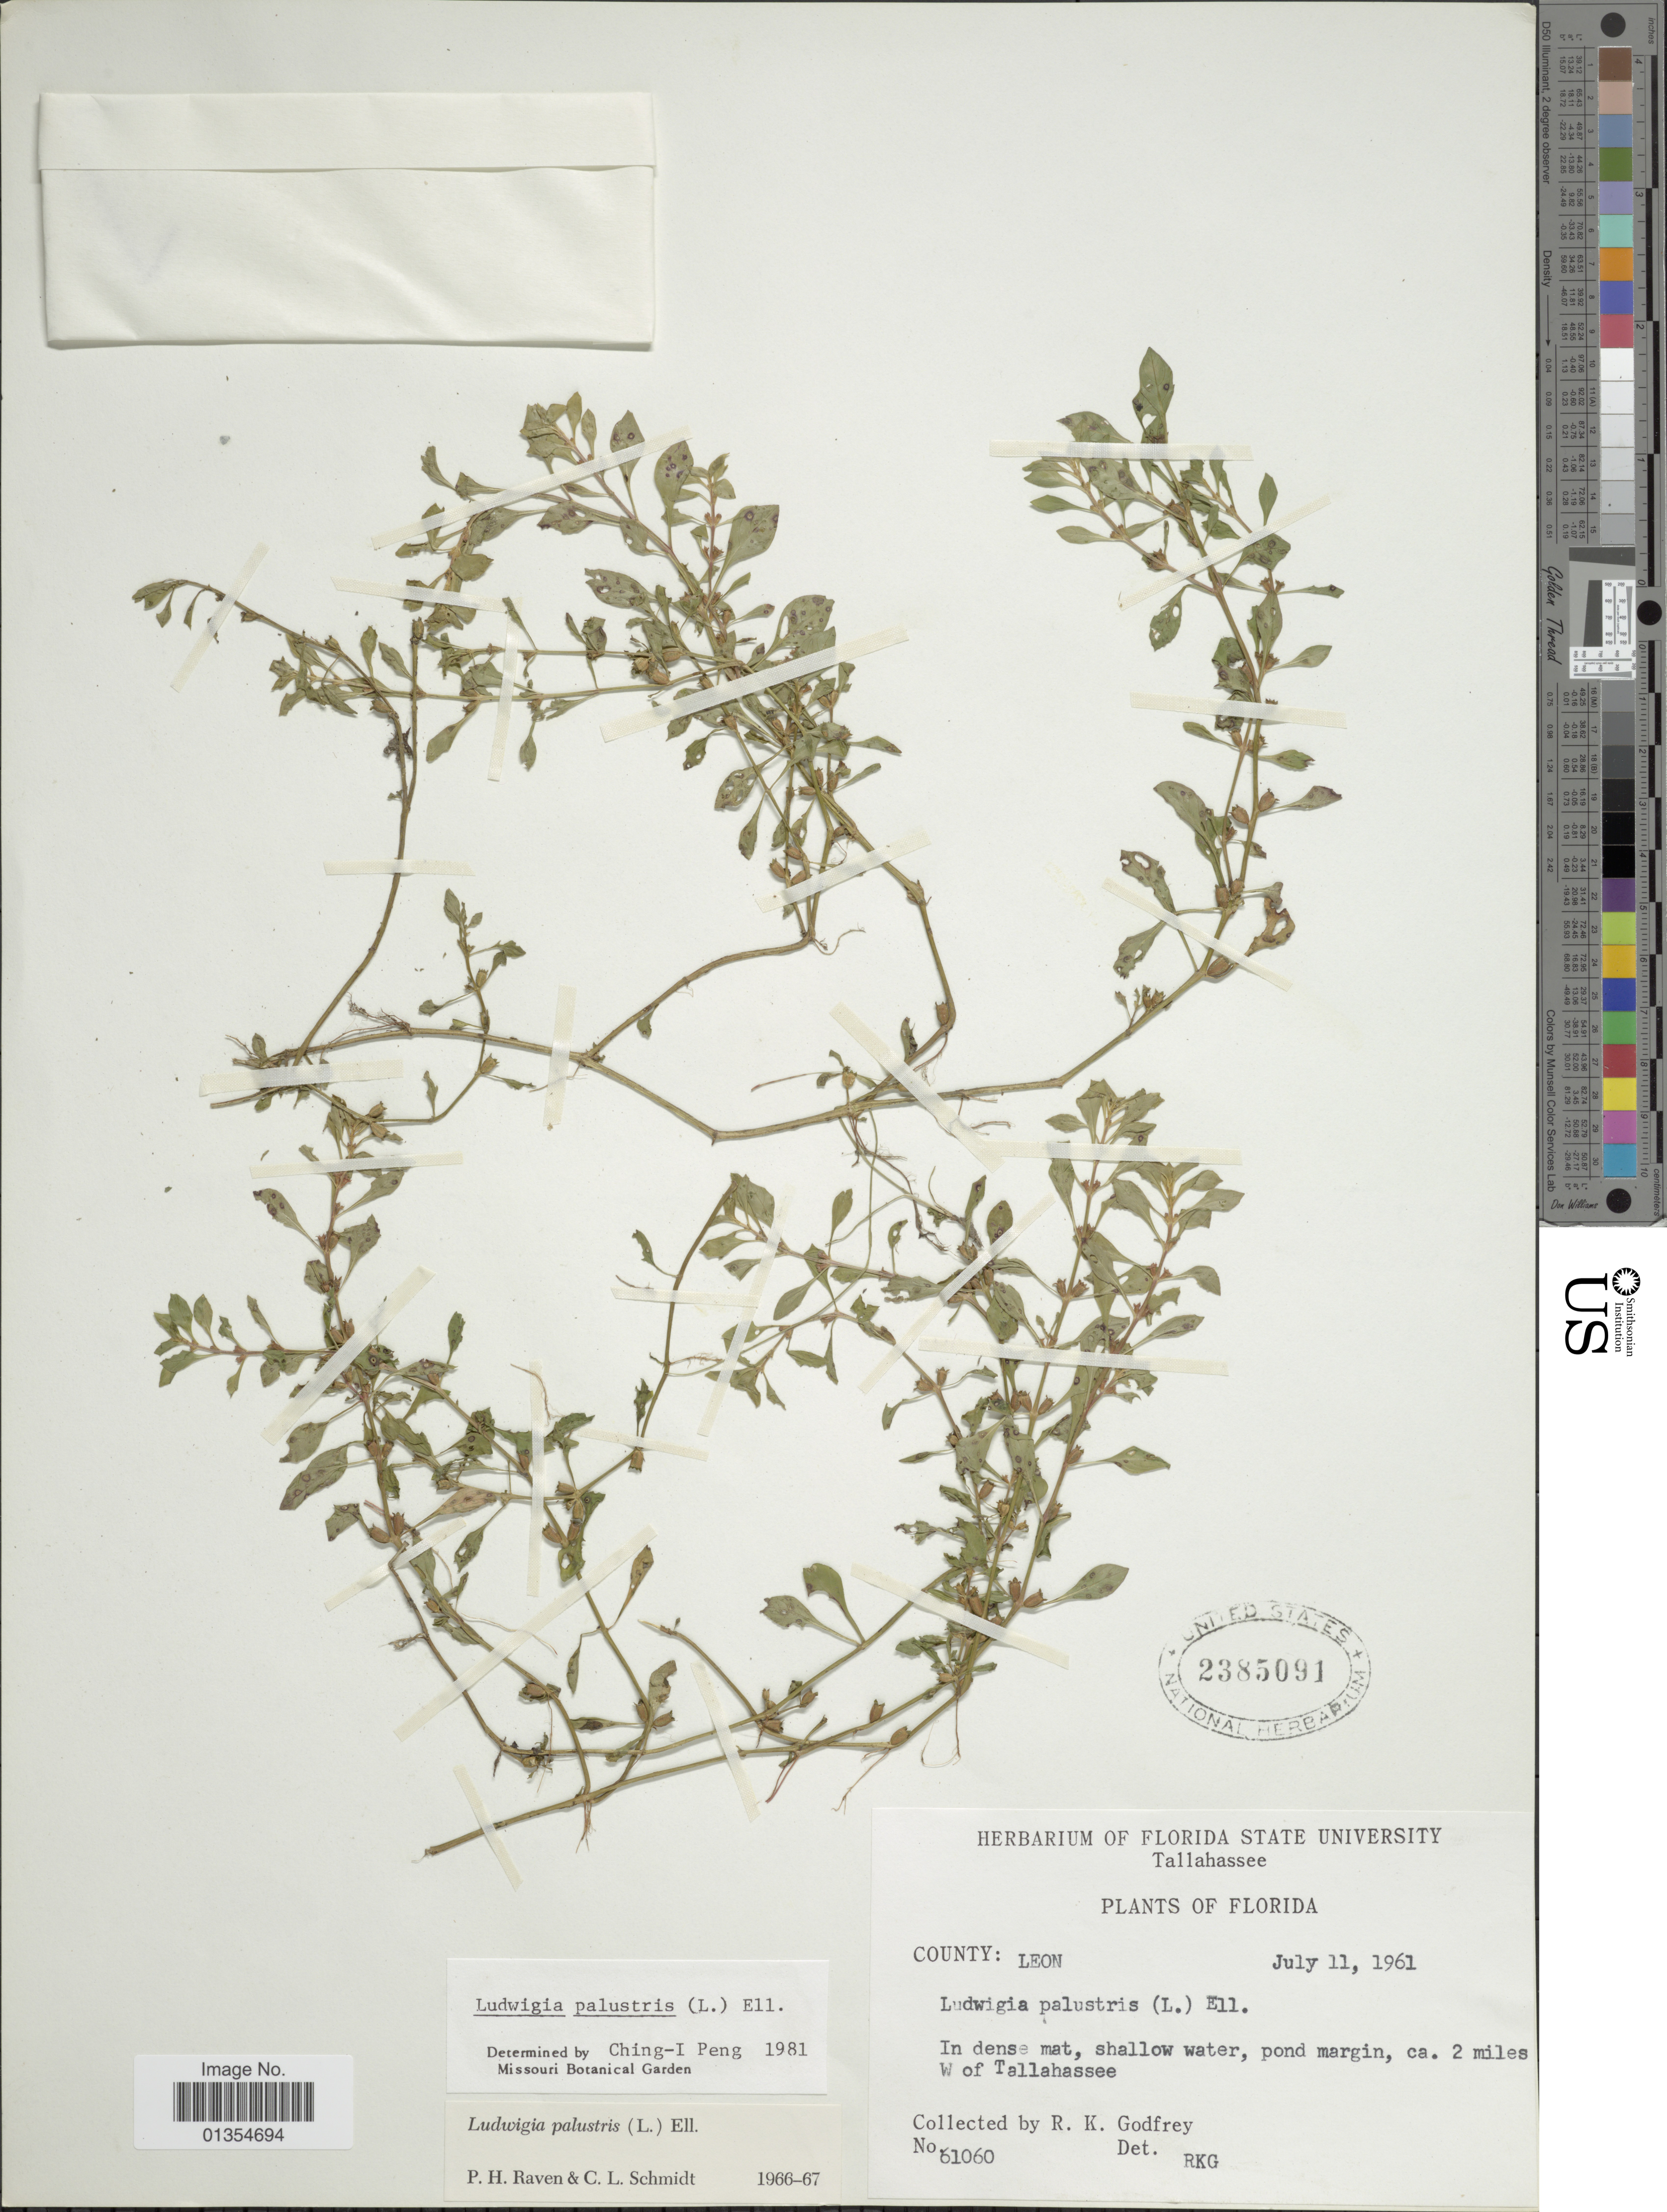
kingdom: Plantae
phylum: Tracheophyta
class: Magnoliopsida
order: Myrtales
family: Onagraceae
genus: Ludwigia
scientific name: Ludwigia palustris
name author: (L.) Elliott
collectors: R. K. Godfrey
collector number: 61060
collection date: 1961-07-11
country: United States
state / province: Florida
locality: County Leon, ca 2 miles W of Tallahassee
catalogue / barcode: US 2385091